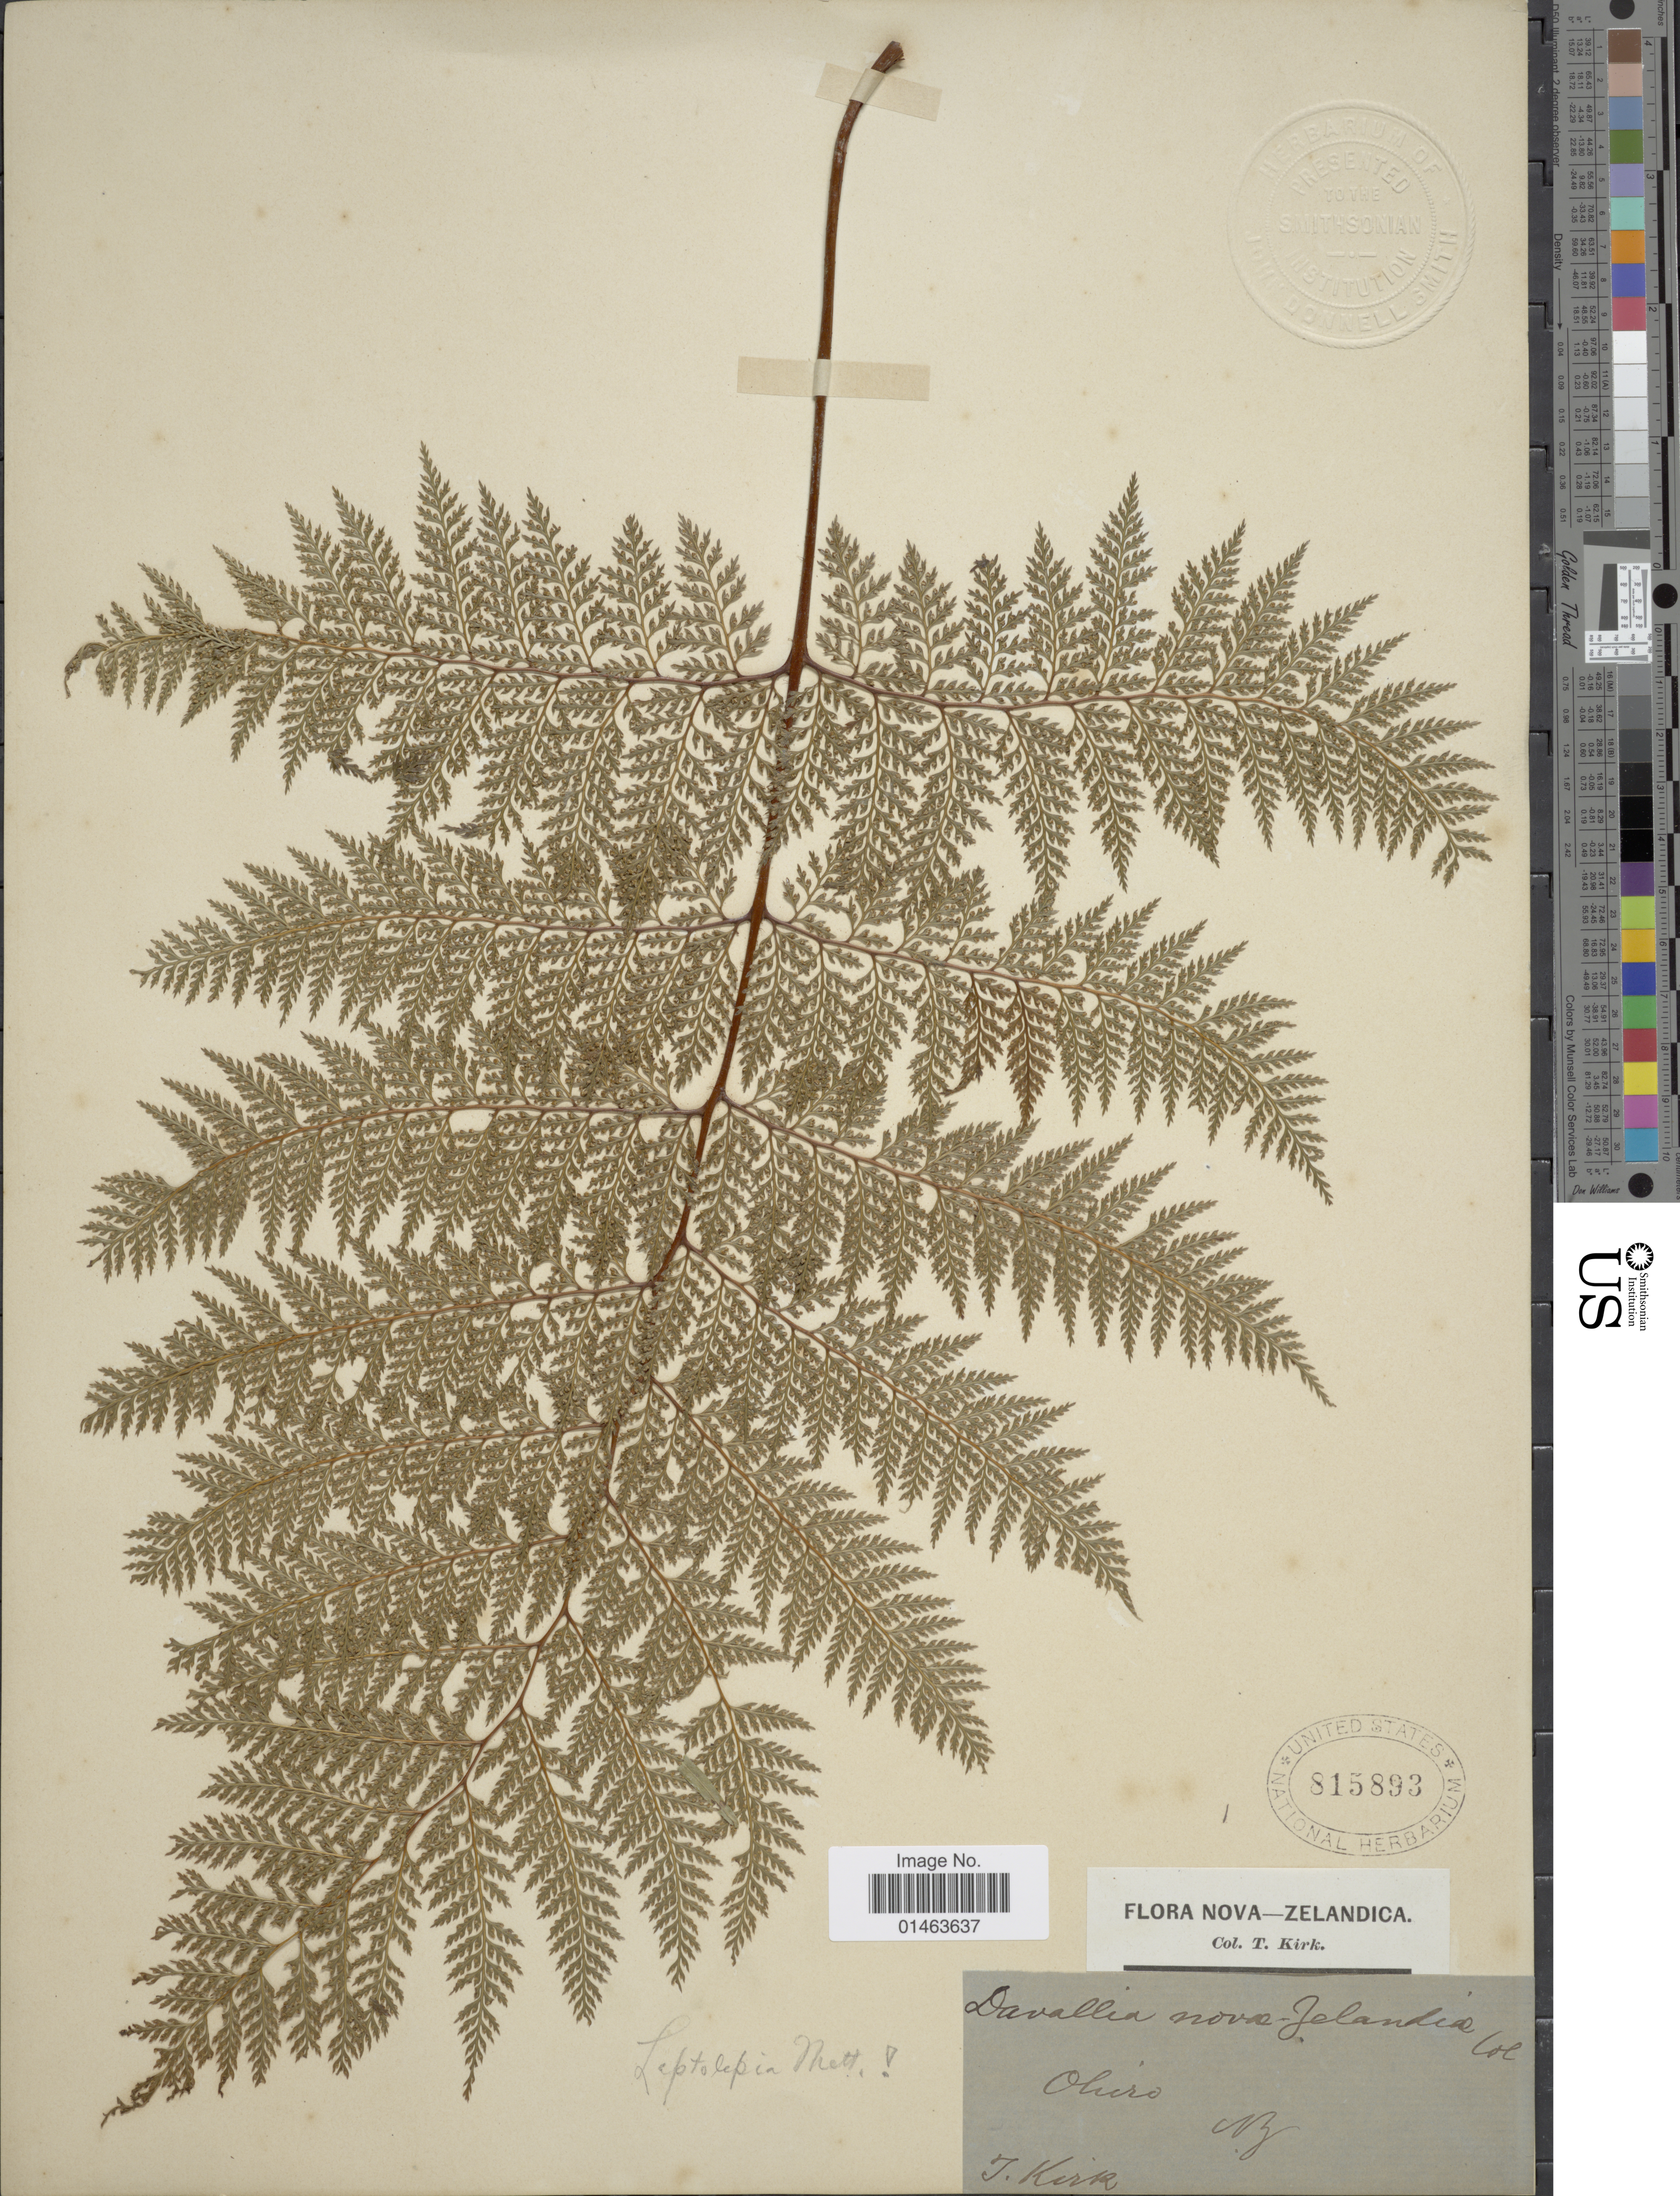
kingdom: Plantae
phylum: Tracheophyta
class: Polypodiopsida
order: Polypodiales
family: Dennstaedtiaceae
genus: Leptolepia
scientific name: Leptolepia novae-zelandiae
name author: (Colenso) Mett. ex Diels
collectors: T. Kirk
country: New Zealand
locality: Nova- Zelandica, Ohiro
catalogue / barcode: US 815893